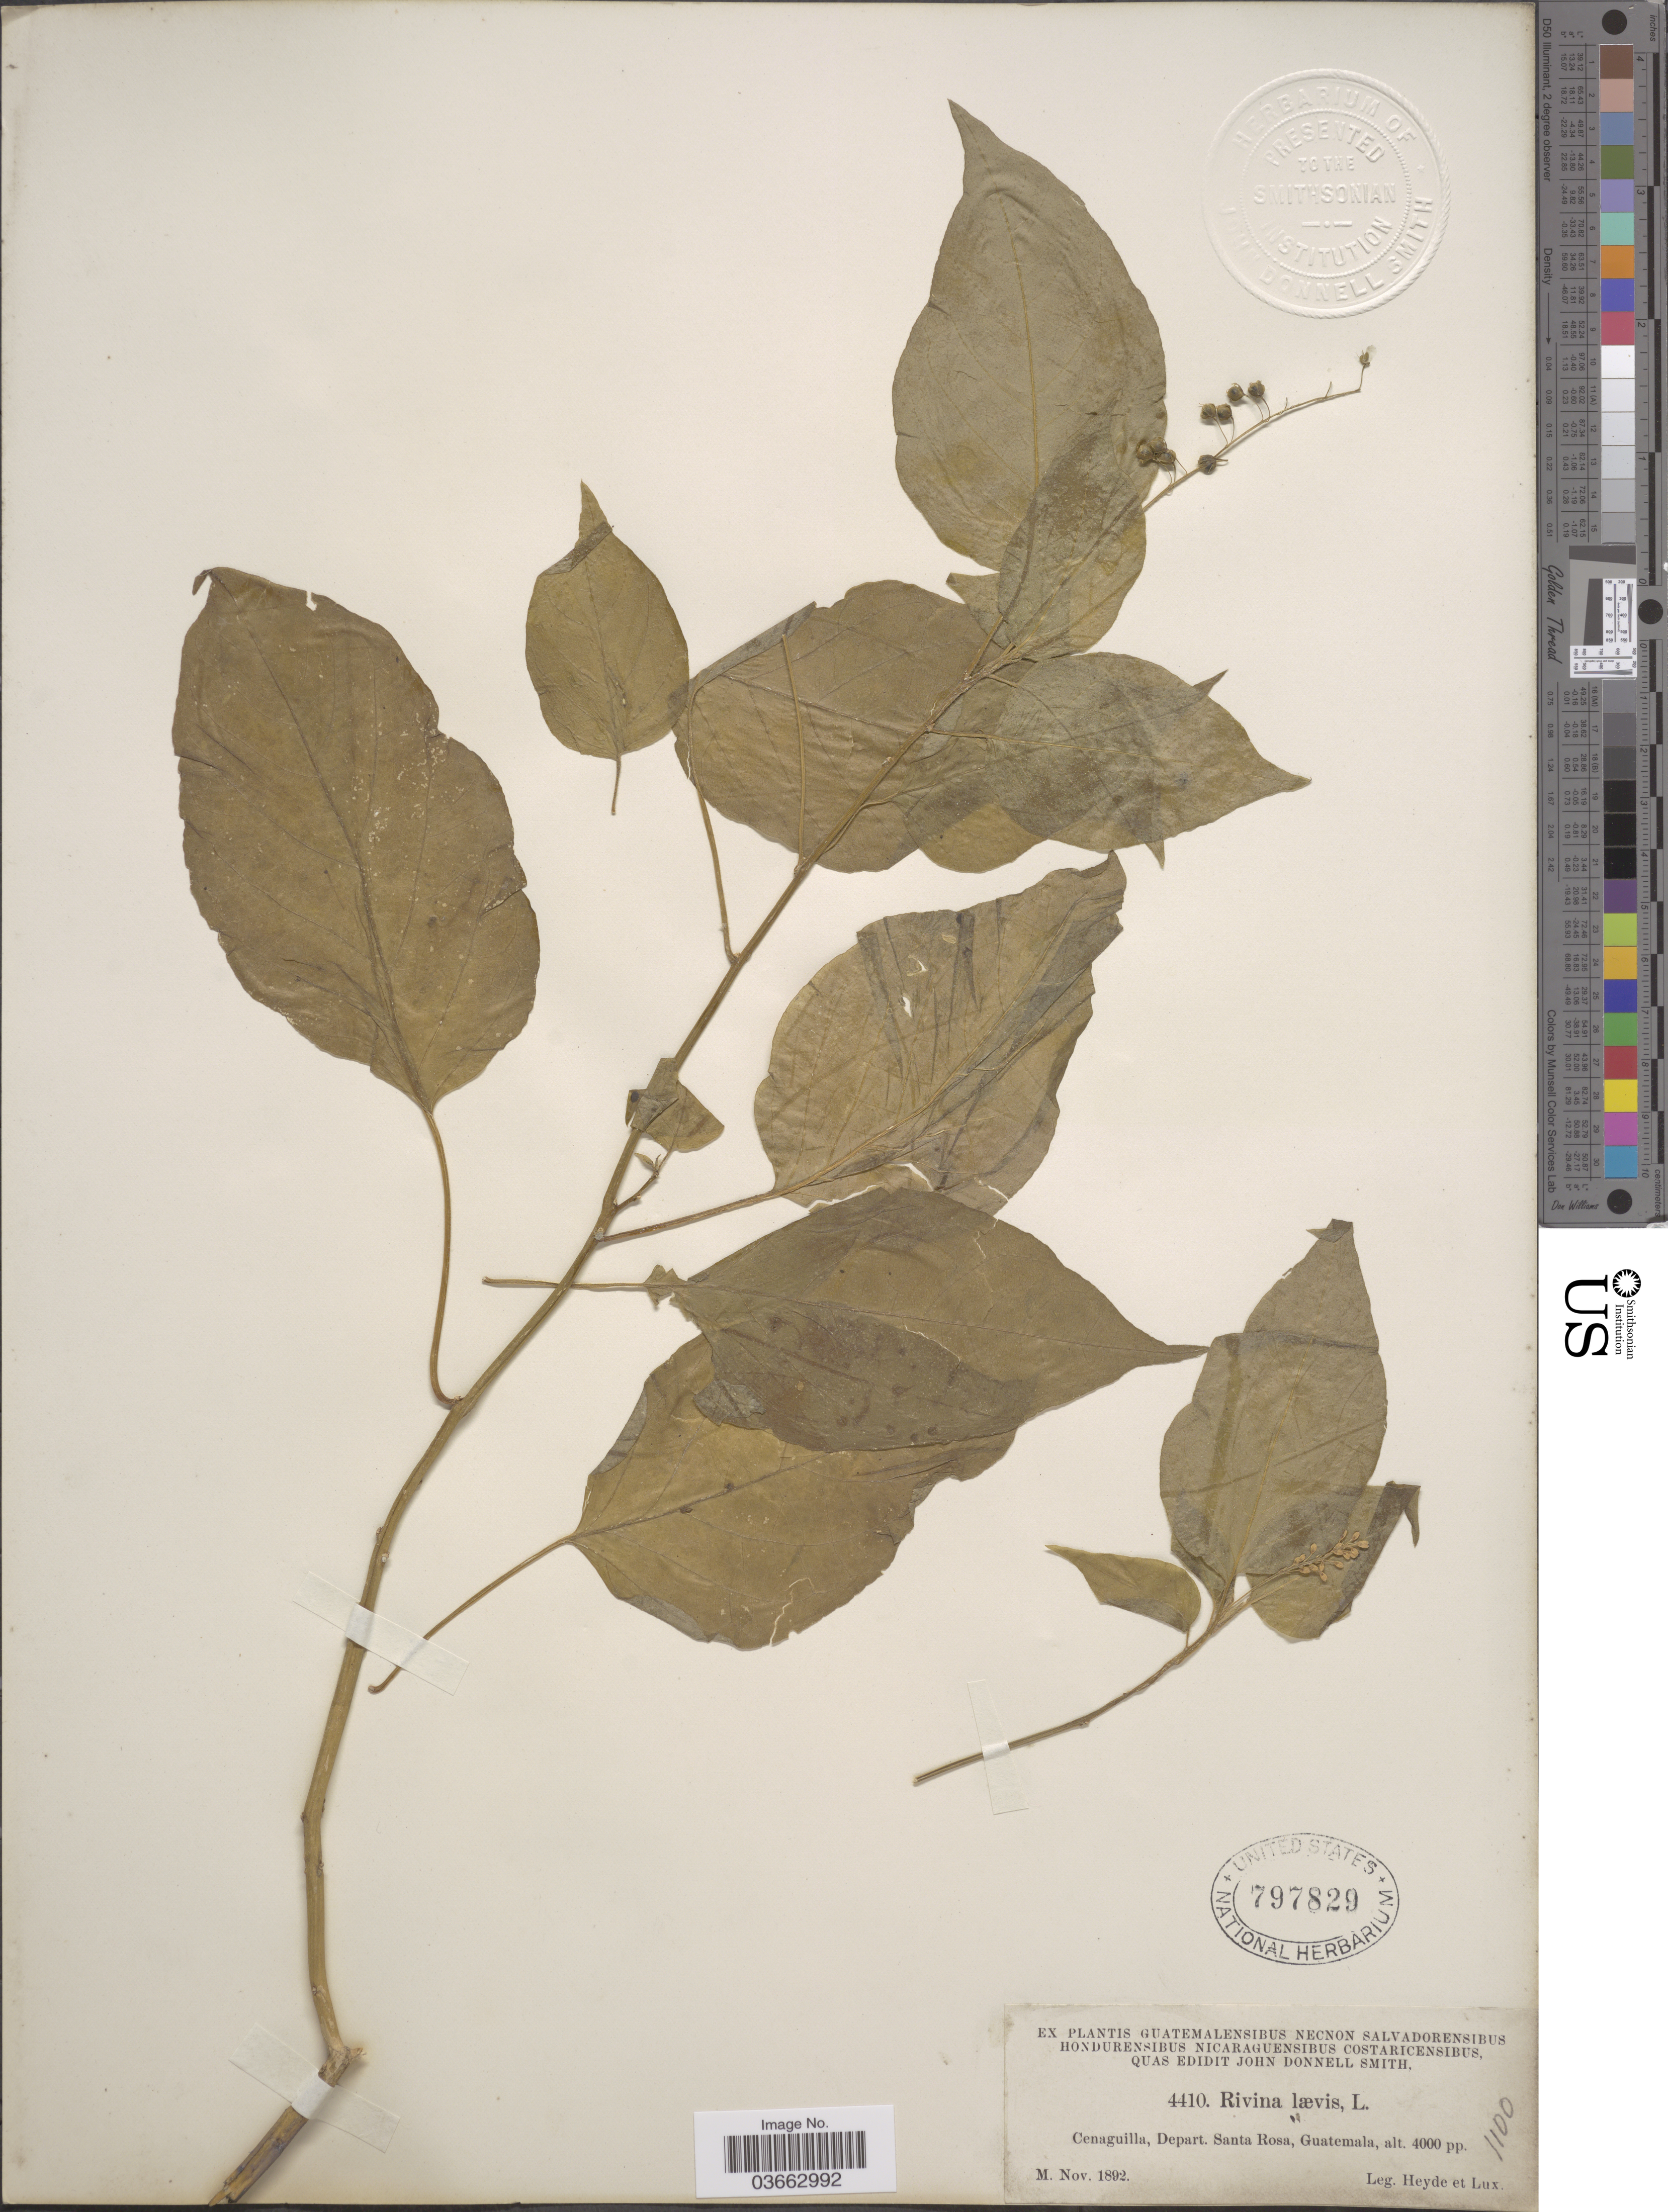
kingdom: Plantae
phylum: Tracheophyta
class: Magnoliopsida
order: Caryophyllales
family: Phytolaccaceae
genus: Rivina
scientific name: Rivina humilis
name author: L.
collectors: Heyde & Lux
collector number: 4410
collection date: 1892-11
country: Guatemala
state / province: Santa Rosa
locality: Cenaguilla, Depart. Santa Rosa.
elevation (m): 1219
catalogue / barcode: US 797829